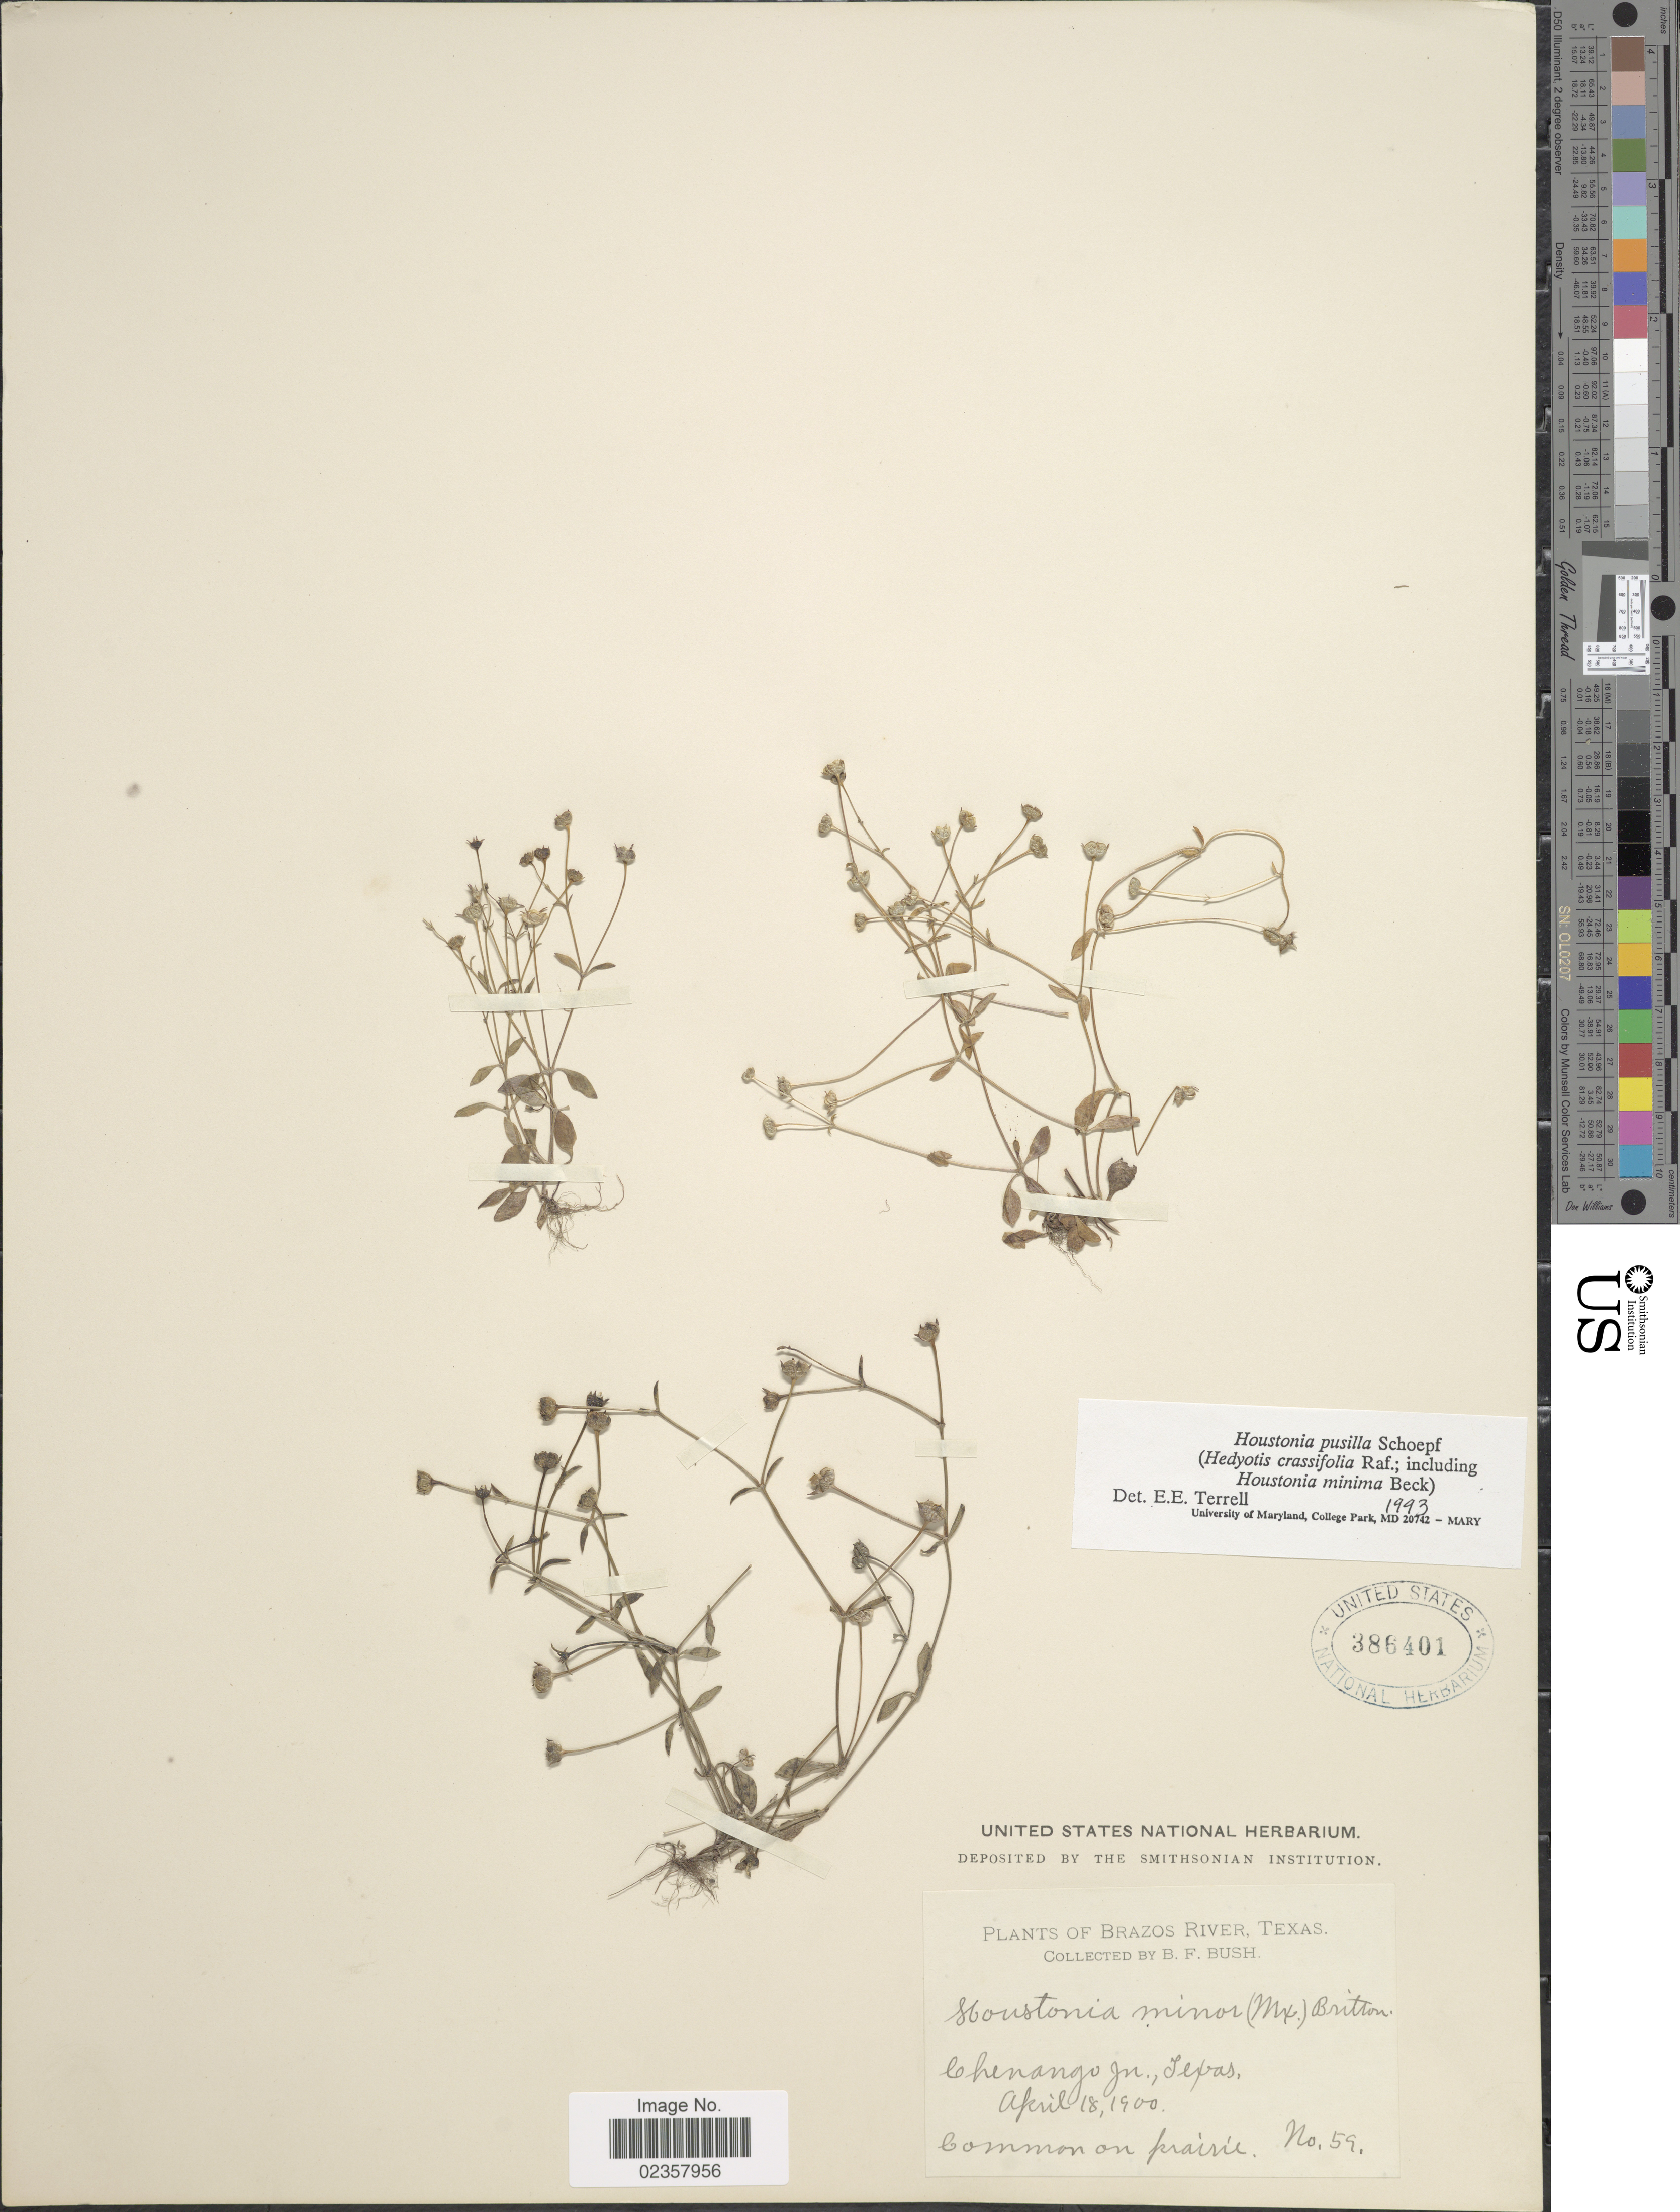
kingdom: Plantae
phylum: Tracheophyta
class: Magnoliopsida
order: Gentianales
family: Rubiaceae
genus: Houstonia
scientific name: Houstonia pusilla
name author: Schoepf.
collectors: B. F. Bush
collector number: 59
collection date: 1900-04-18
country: United States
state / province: Texas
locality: Brazos River, Texas, Chenango, Texas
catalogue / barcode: US 386401